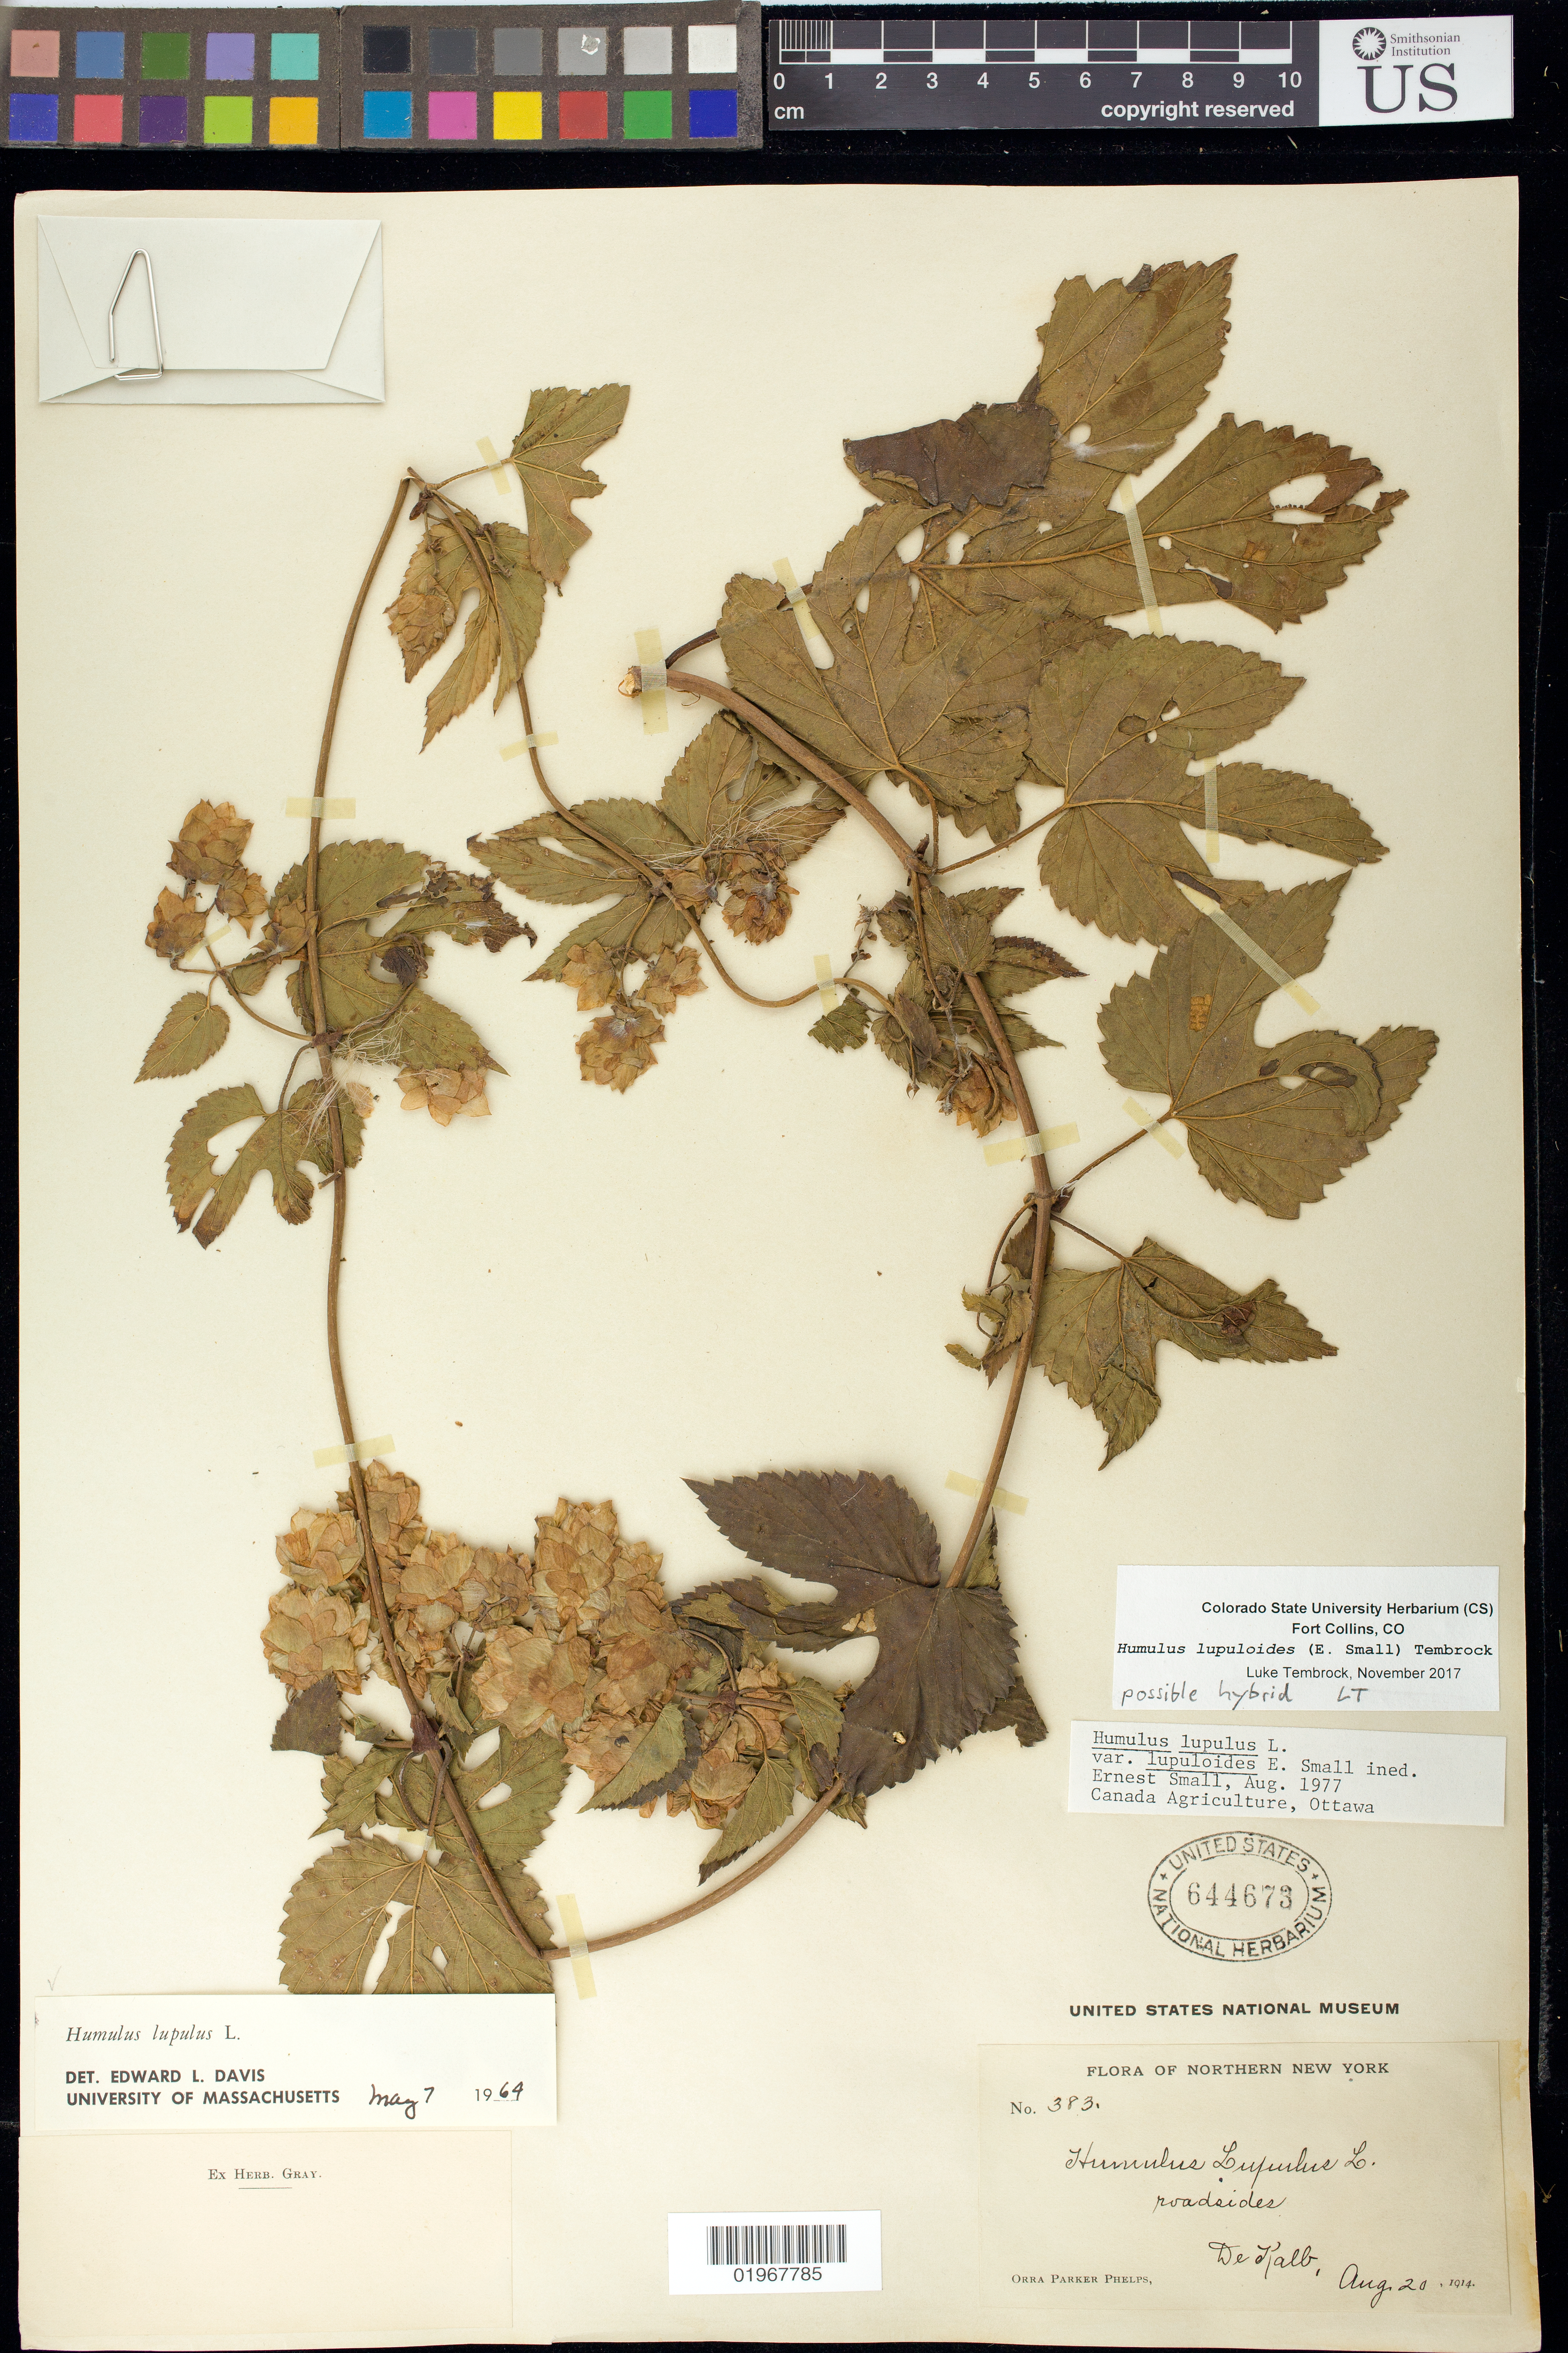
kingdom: Plantae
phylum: Tracheophyta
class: Magnoliopsida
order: Rosales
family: Cannabaceae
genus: Humulus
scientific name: Humulus americanus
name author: Nutt.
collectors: O. P. Phelps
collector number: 383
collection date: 1914-08-20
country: United States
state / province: New York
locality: Northern New York, De Kalb.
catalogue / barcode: US 644673